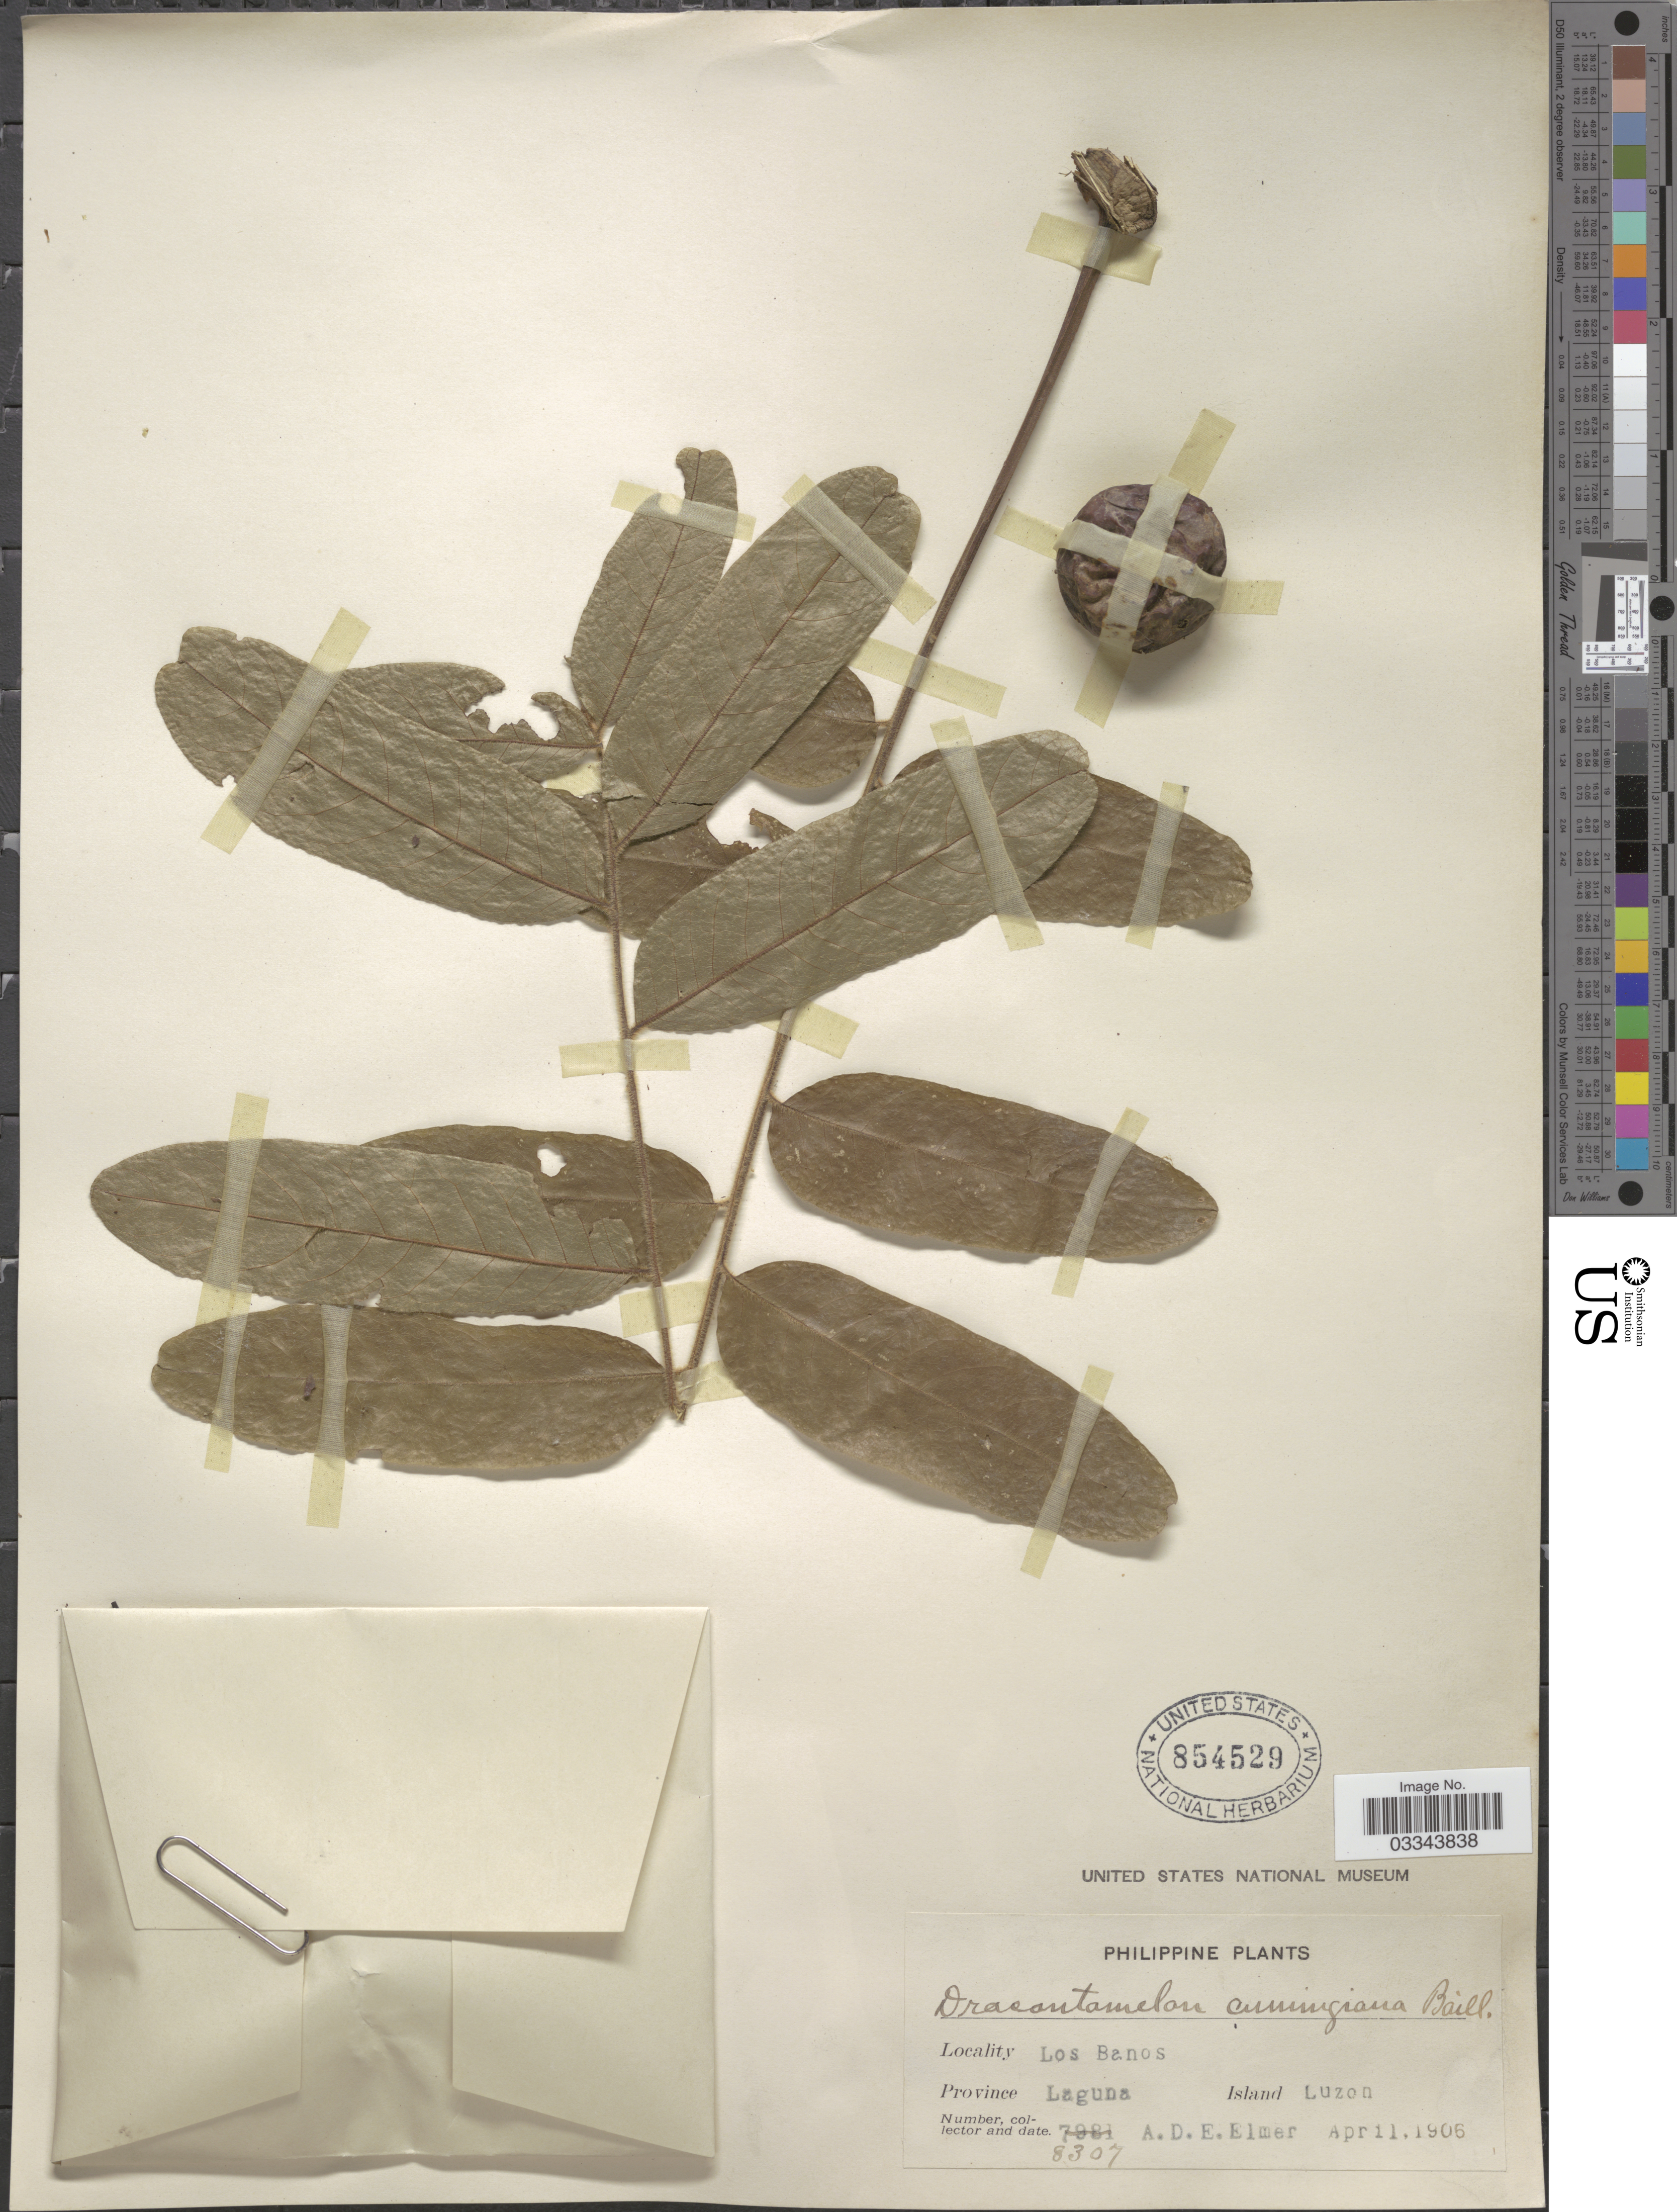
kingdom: Plantae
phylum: Tracheophyta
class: Magnoliopsida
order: Sapindales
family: Anacardiaceae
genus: Dracontomelon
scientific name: Dracontomelon edule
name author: Merr.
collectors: A. D. E. Elmer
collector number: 8307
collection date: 1906-04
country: Philippines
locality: Los Banos. Province Laguna. Island Luzon.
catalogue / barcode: US 854529